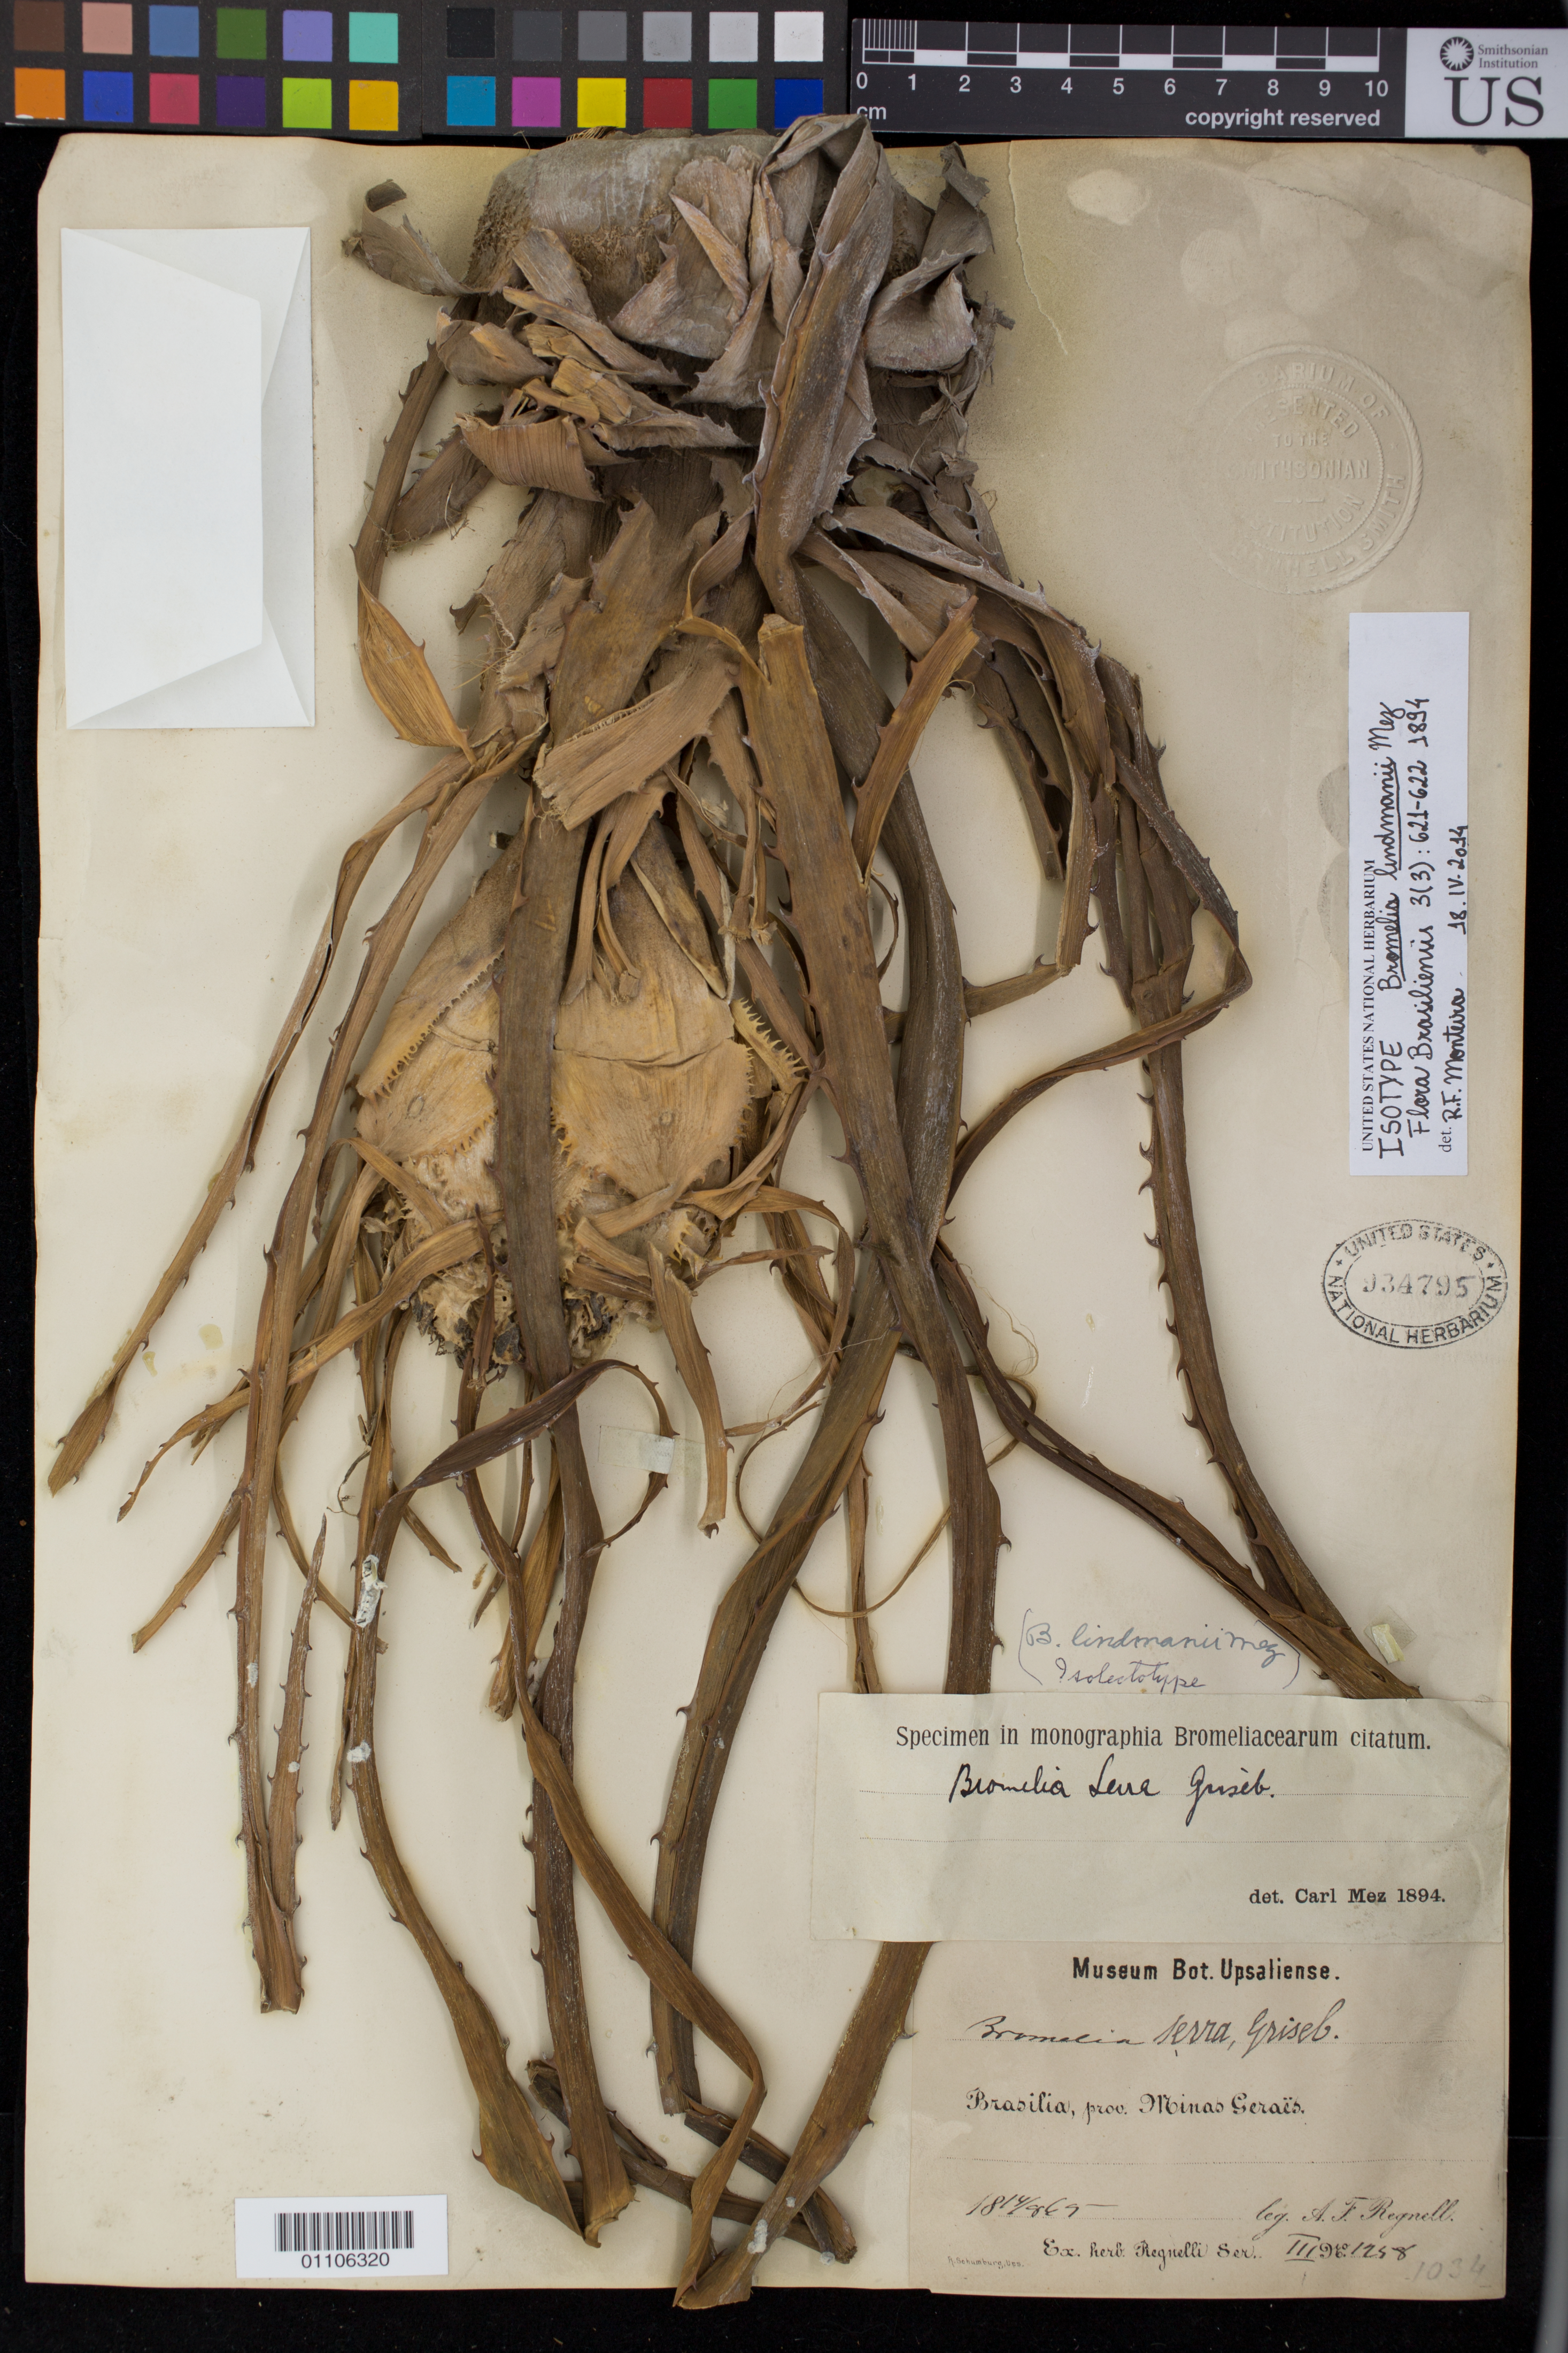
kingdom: Plantae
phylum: Tracheophyta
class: Liliopsida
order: Poales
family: Bromeliaceae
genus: Bromelia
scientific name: Bromelia lindmanii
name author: Mez in Mart.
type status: Isosyntype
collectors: A. F. Regnell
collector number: III 1258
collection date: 1869-08-14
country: Brazil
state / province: Minas Gerais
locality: Prov. Minas Geraes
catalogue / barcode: US 934795